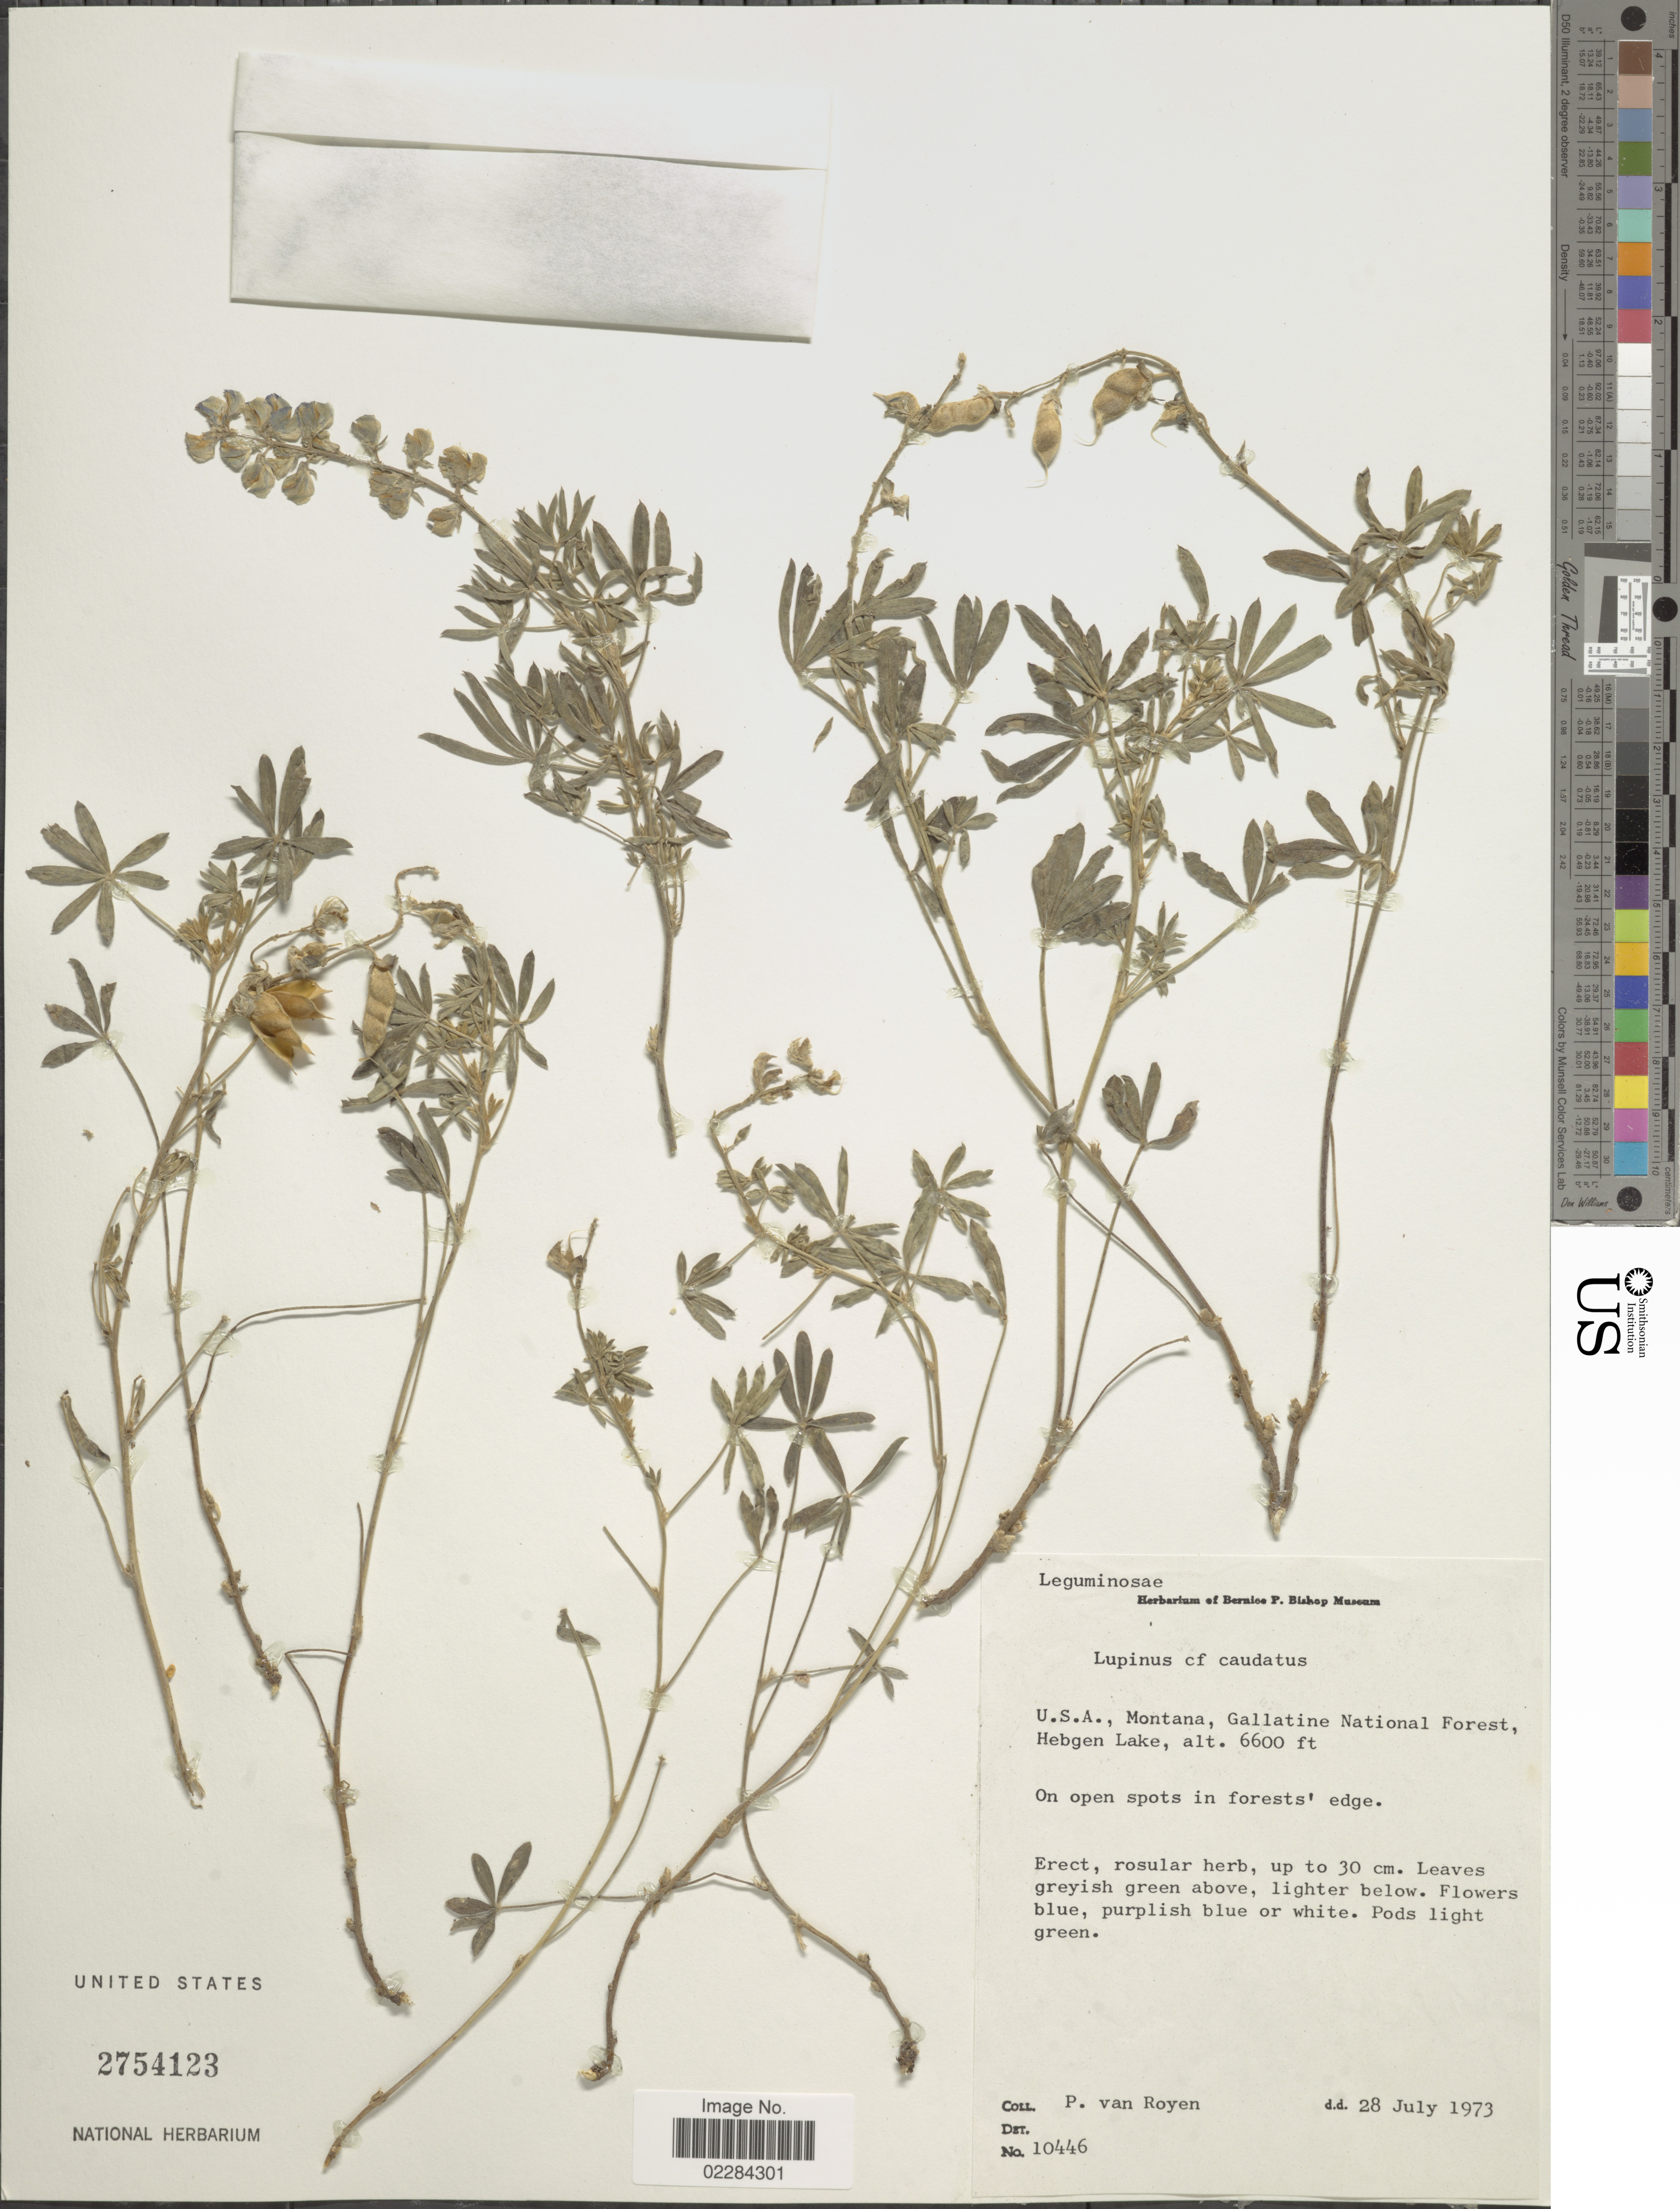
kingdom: Plantae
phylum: Tracheophyta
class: Magnoliopsida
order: Fabales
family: Fabaceae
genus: Lupinus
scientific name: Lupinus caudatus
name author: Kellogg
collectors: P. van Royen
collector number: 10446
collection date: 1973-07-28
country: United States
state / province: Montana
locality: U.S.A., Gallatine National Forest, Hebgen Lake.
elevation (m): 2012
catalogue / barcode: US 2754123